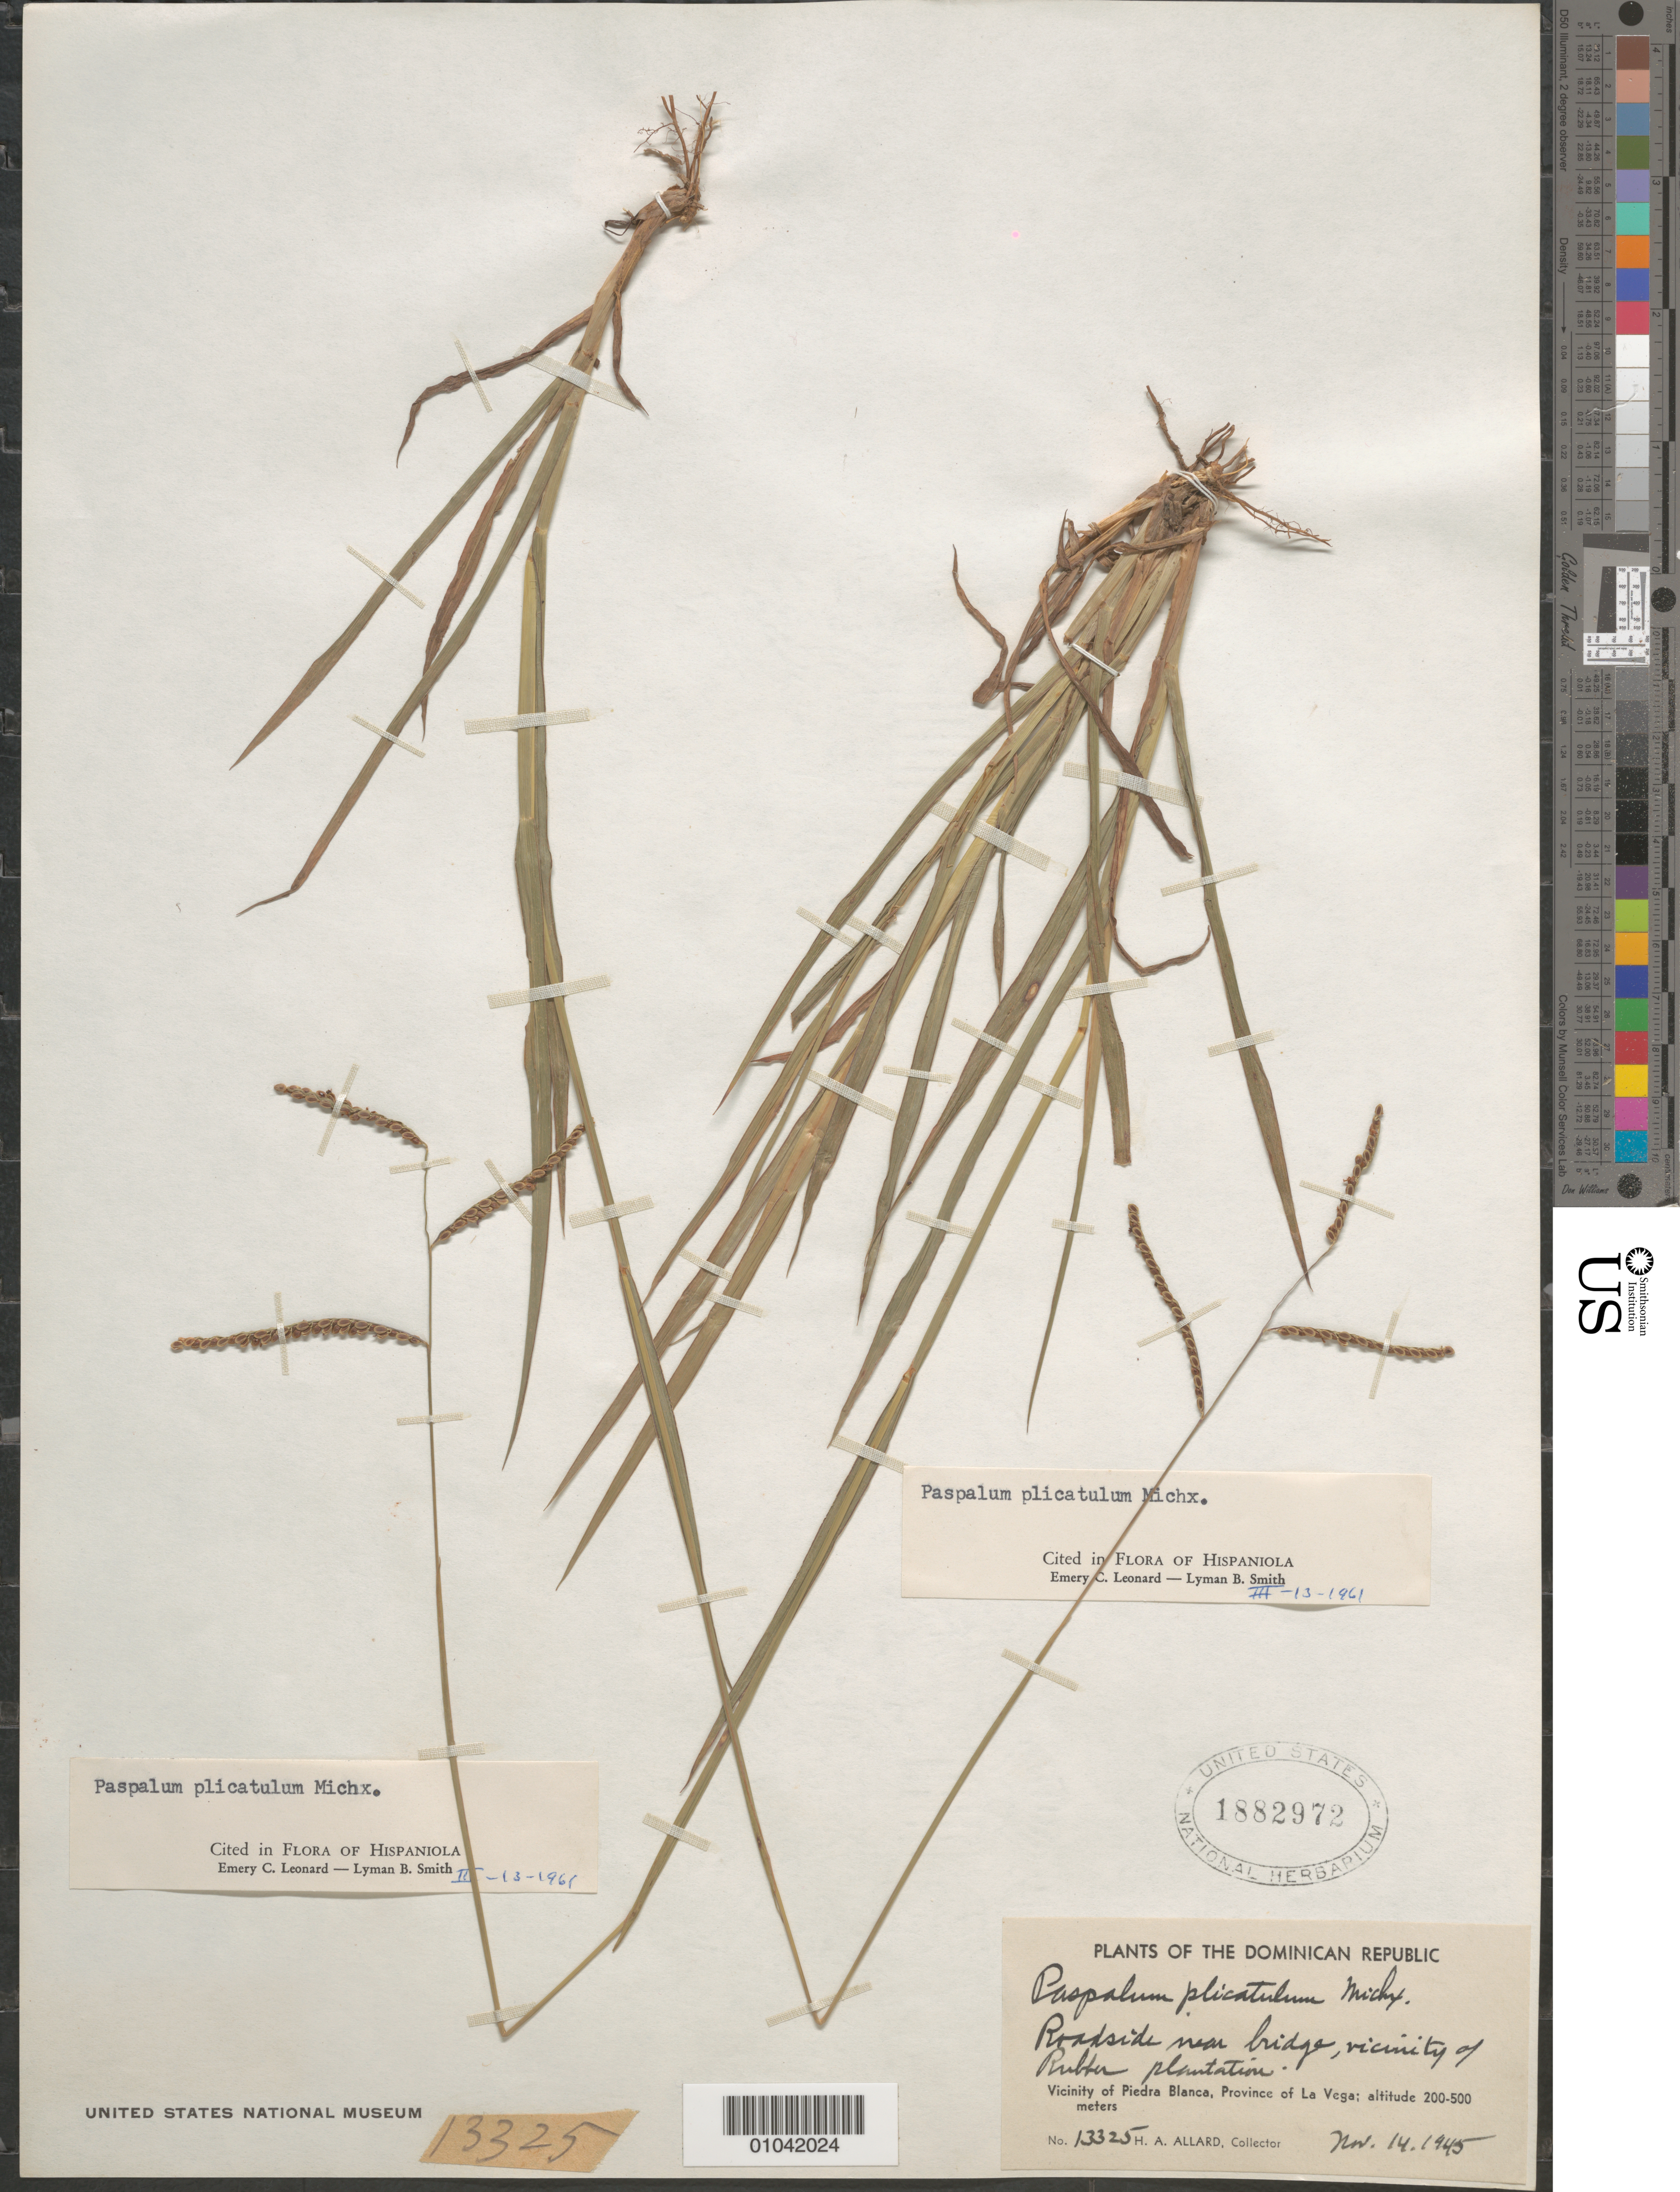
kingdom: Plantae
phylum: Tracheophyta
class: Liliopsida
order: Poales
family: Poaceae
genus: Paspalum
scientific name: Paspalum plicatulum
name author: Michx.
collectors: H. A. Allard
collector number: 13325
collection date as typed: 14 Nov 1945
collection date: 1945-11-14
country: Dominican Republic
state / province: La Vega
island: Hispaniola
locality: Vicinity of Piedra Blanca, roadside near bridge, vicinity of rubber plantation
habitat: roadside near bridge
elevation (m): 200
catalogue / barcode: US 1882972